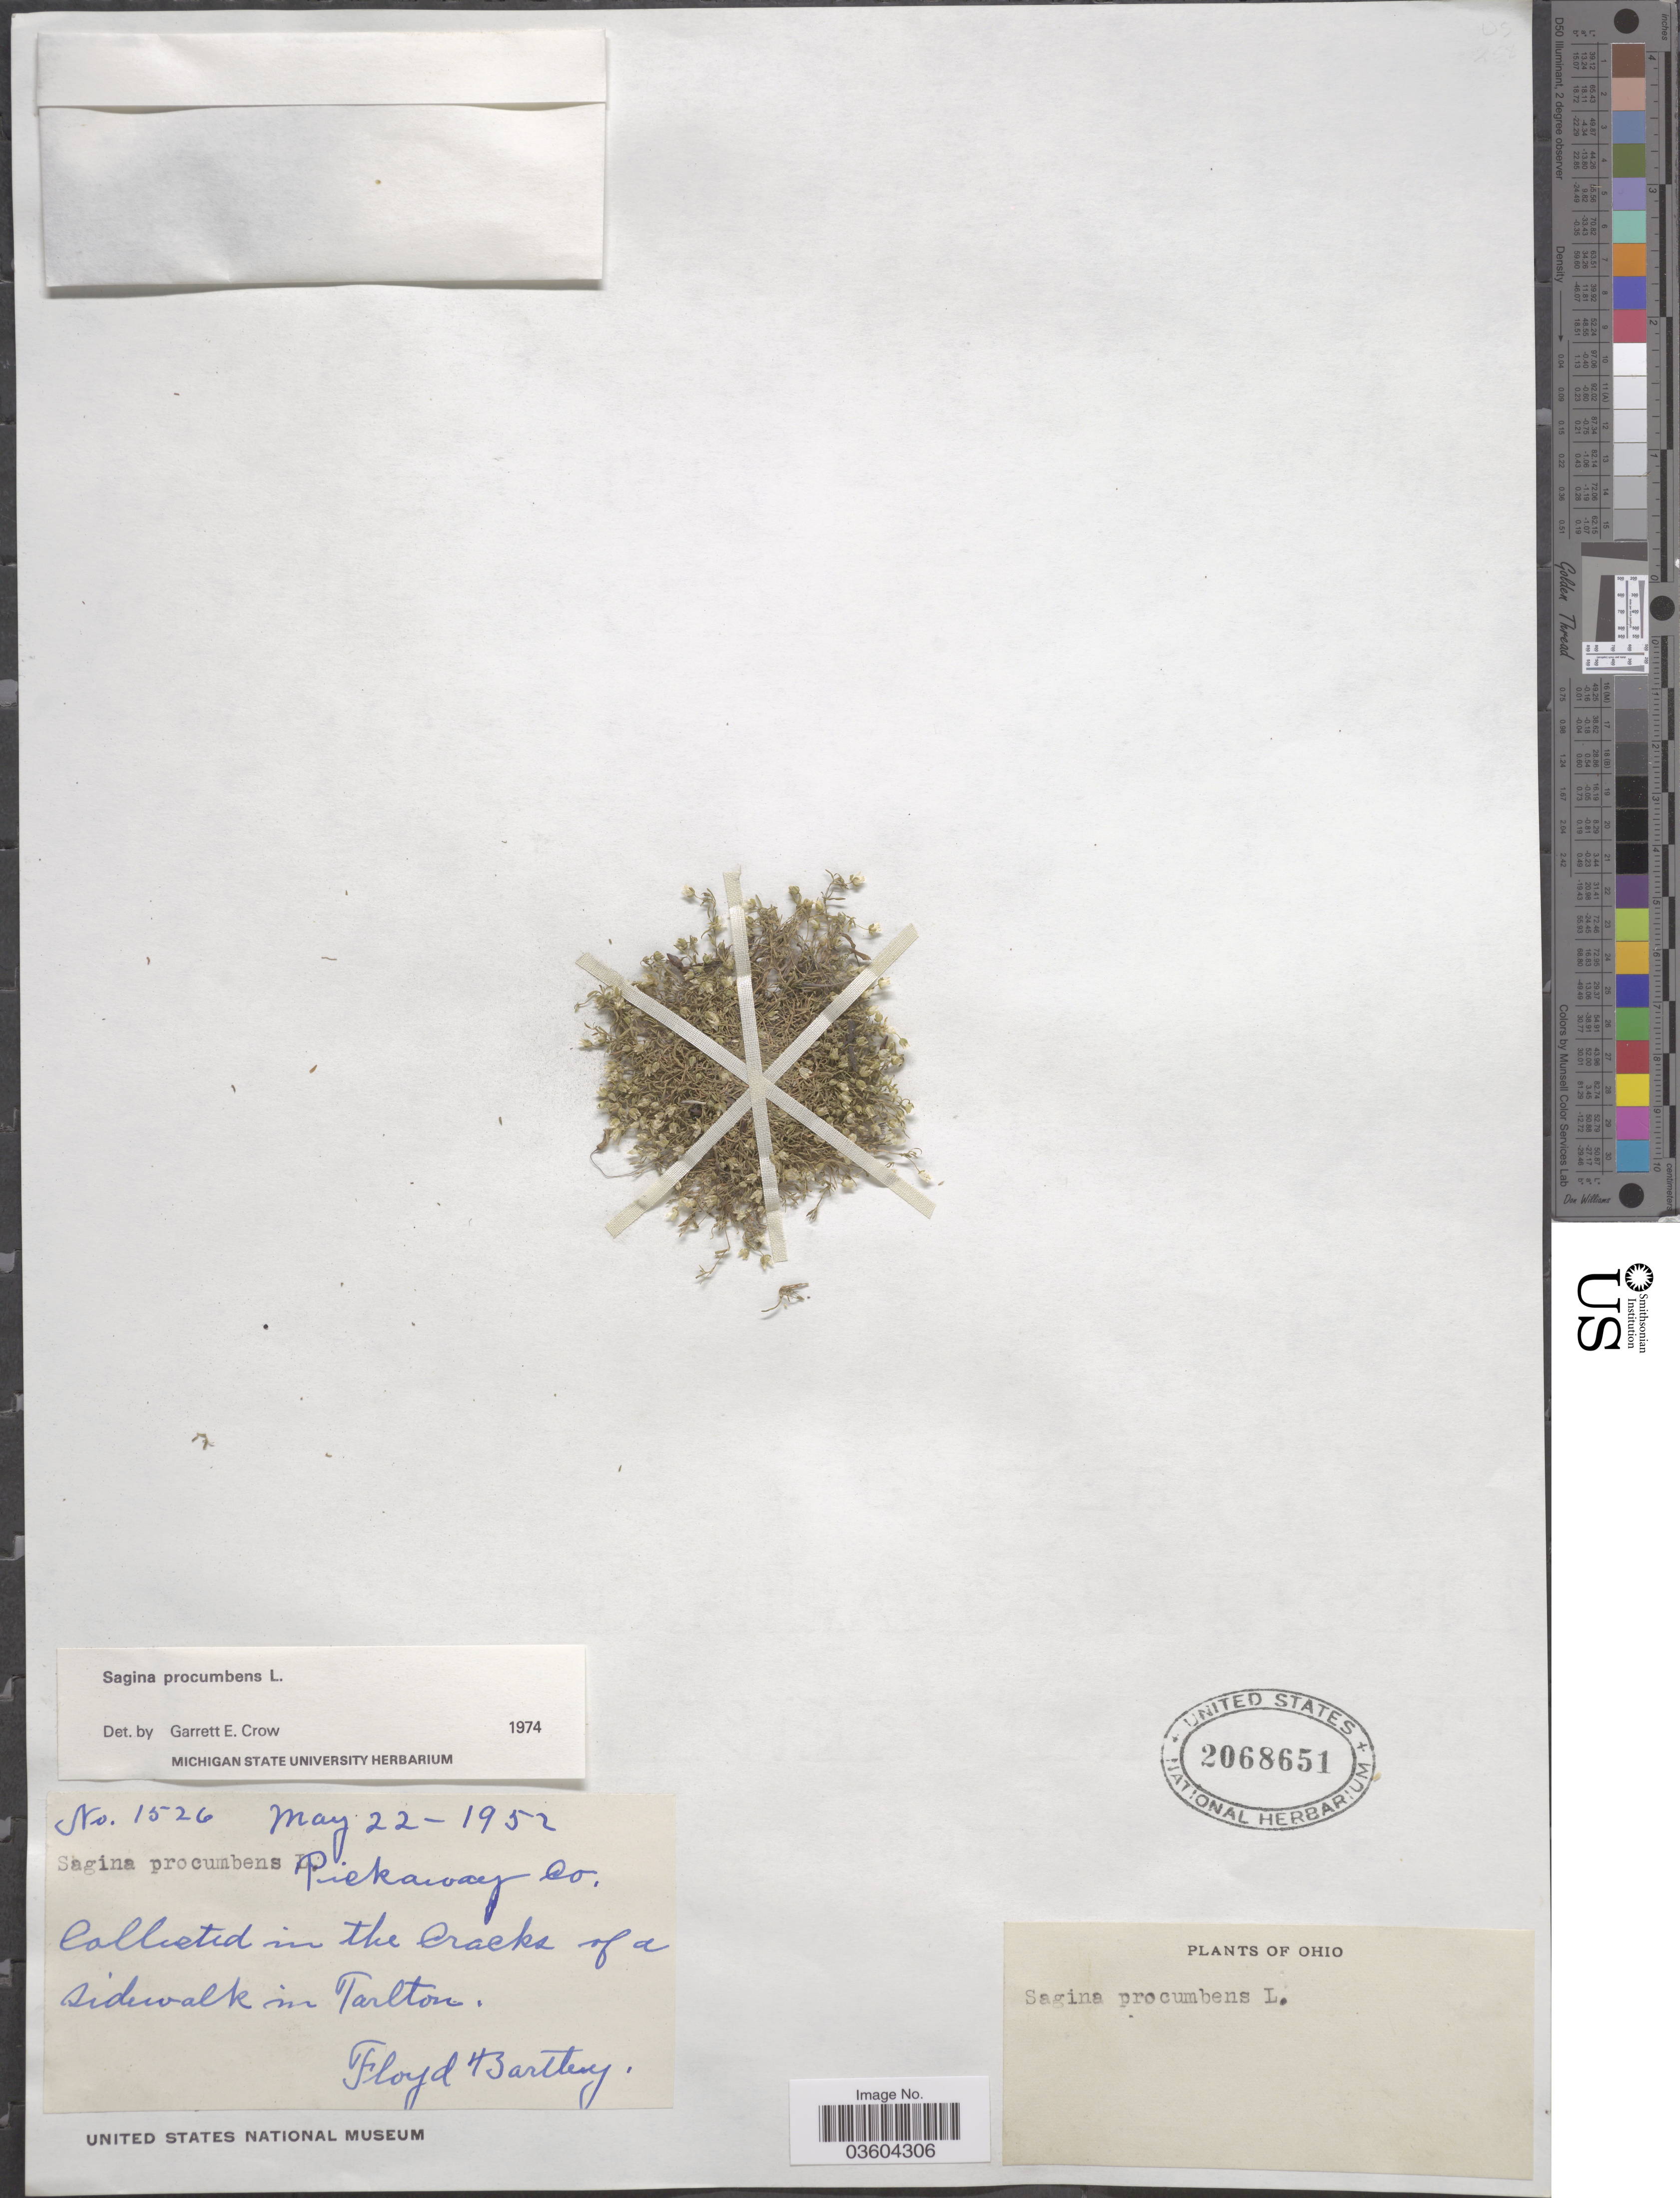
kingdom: Plantae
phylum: Tracheophyta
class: Magnoliopsida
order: Caryophyllales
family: Caryophyllaceae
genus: Sagina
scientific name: Sagina procumbens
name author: L.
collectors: F. Bartley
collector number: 1526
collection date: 1952-05-22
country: United States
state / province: Ohio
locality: Pickaway Co. The Cracks of a sidewalk in Tarlton.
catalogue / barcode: US 2068651